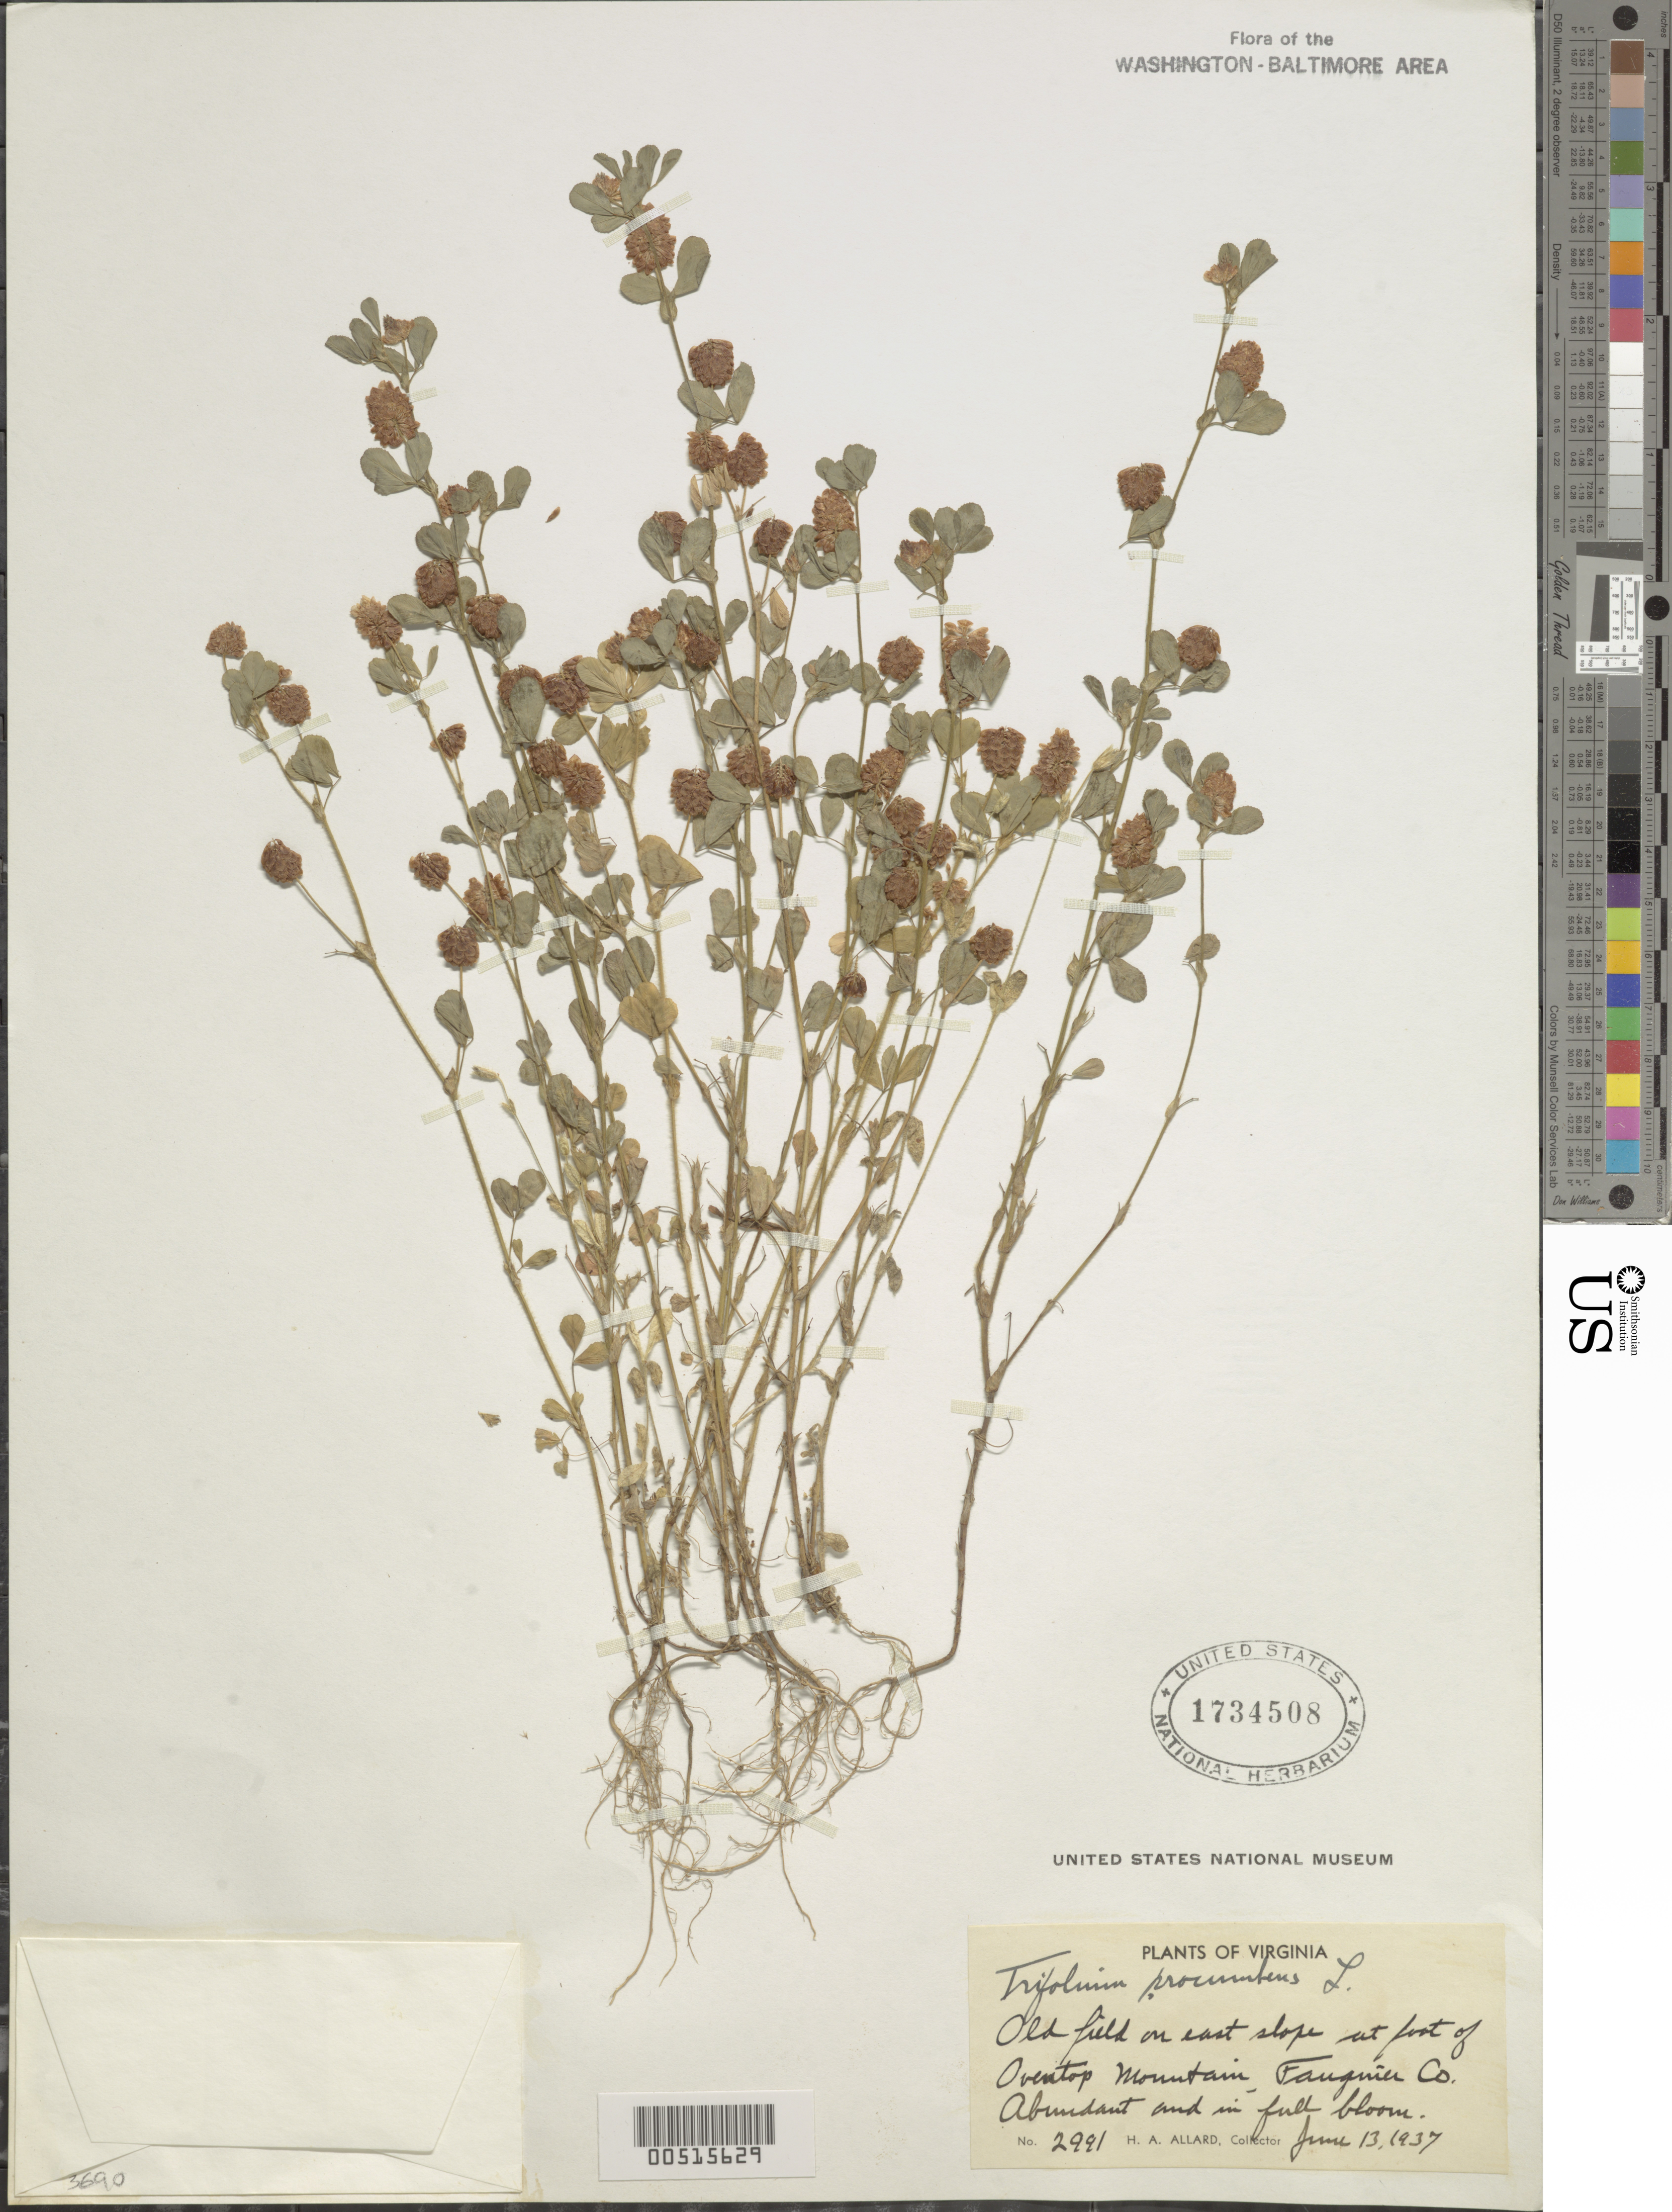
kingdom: Plantae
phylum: Tracheophyta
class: Magnoliopsida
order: Fabales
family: Fabaceae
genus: Trifolium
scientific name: Trifolium campestre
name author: Schreb.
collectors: H. A. Allard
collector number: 2991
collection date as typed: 13 Jun 1937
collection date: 1937-06-13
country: United States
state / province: Virginia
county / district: Fauquier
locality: Oventop Mt.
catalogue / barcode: US 1734508